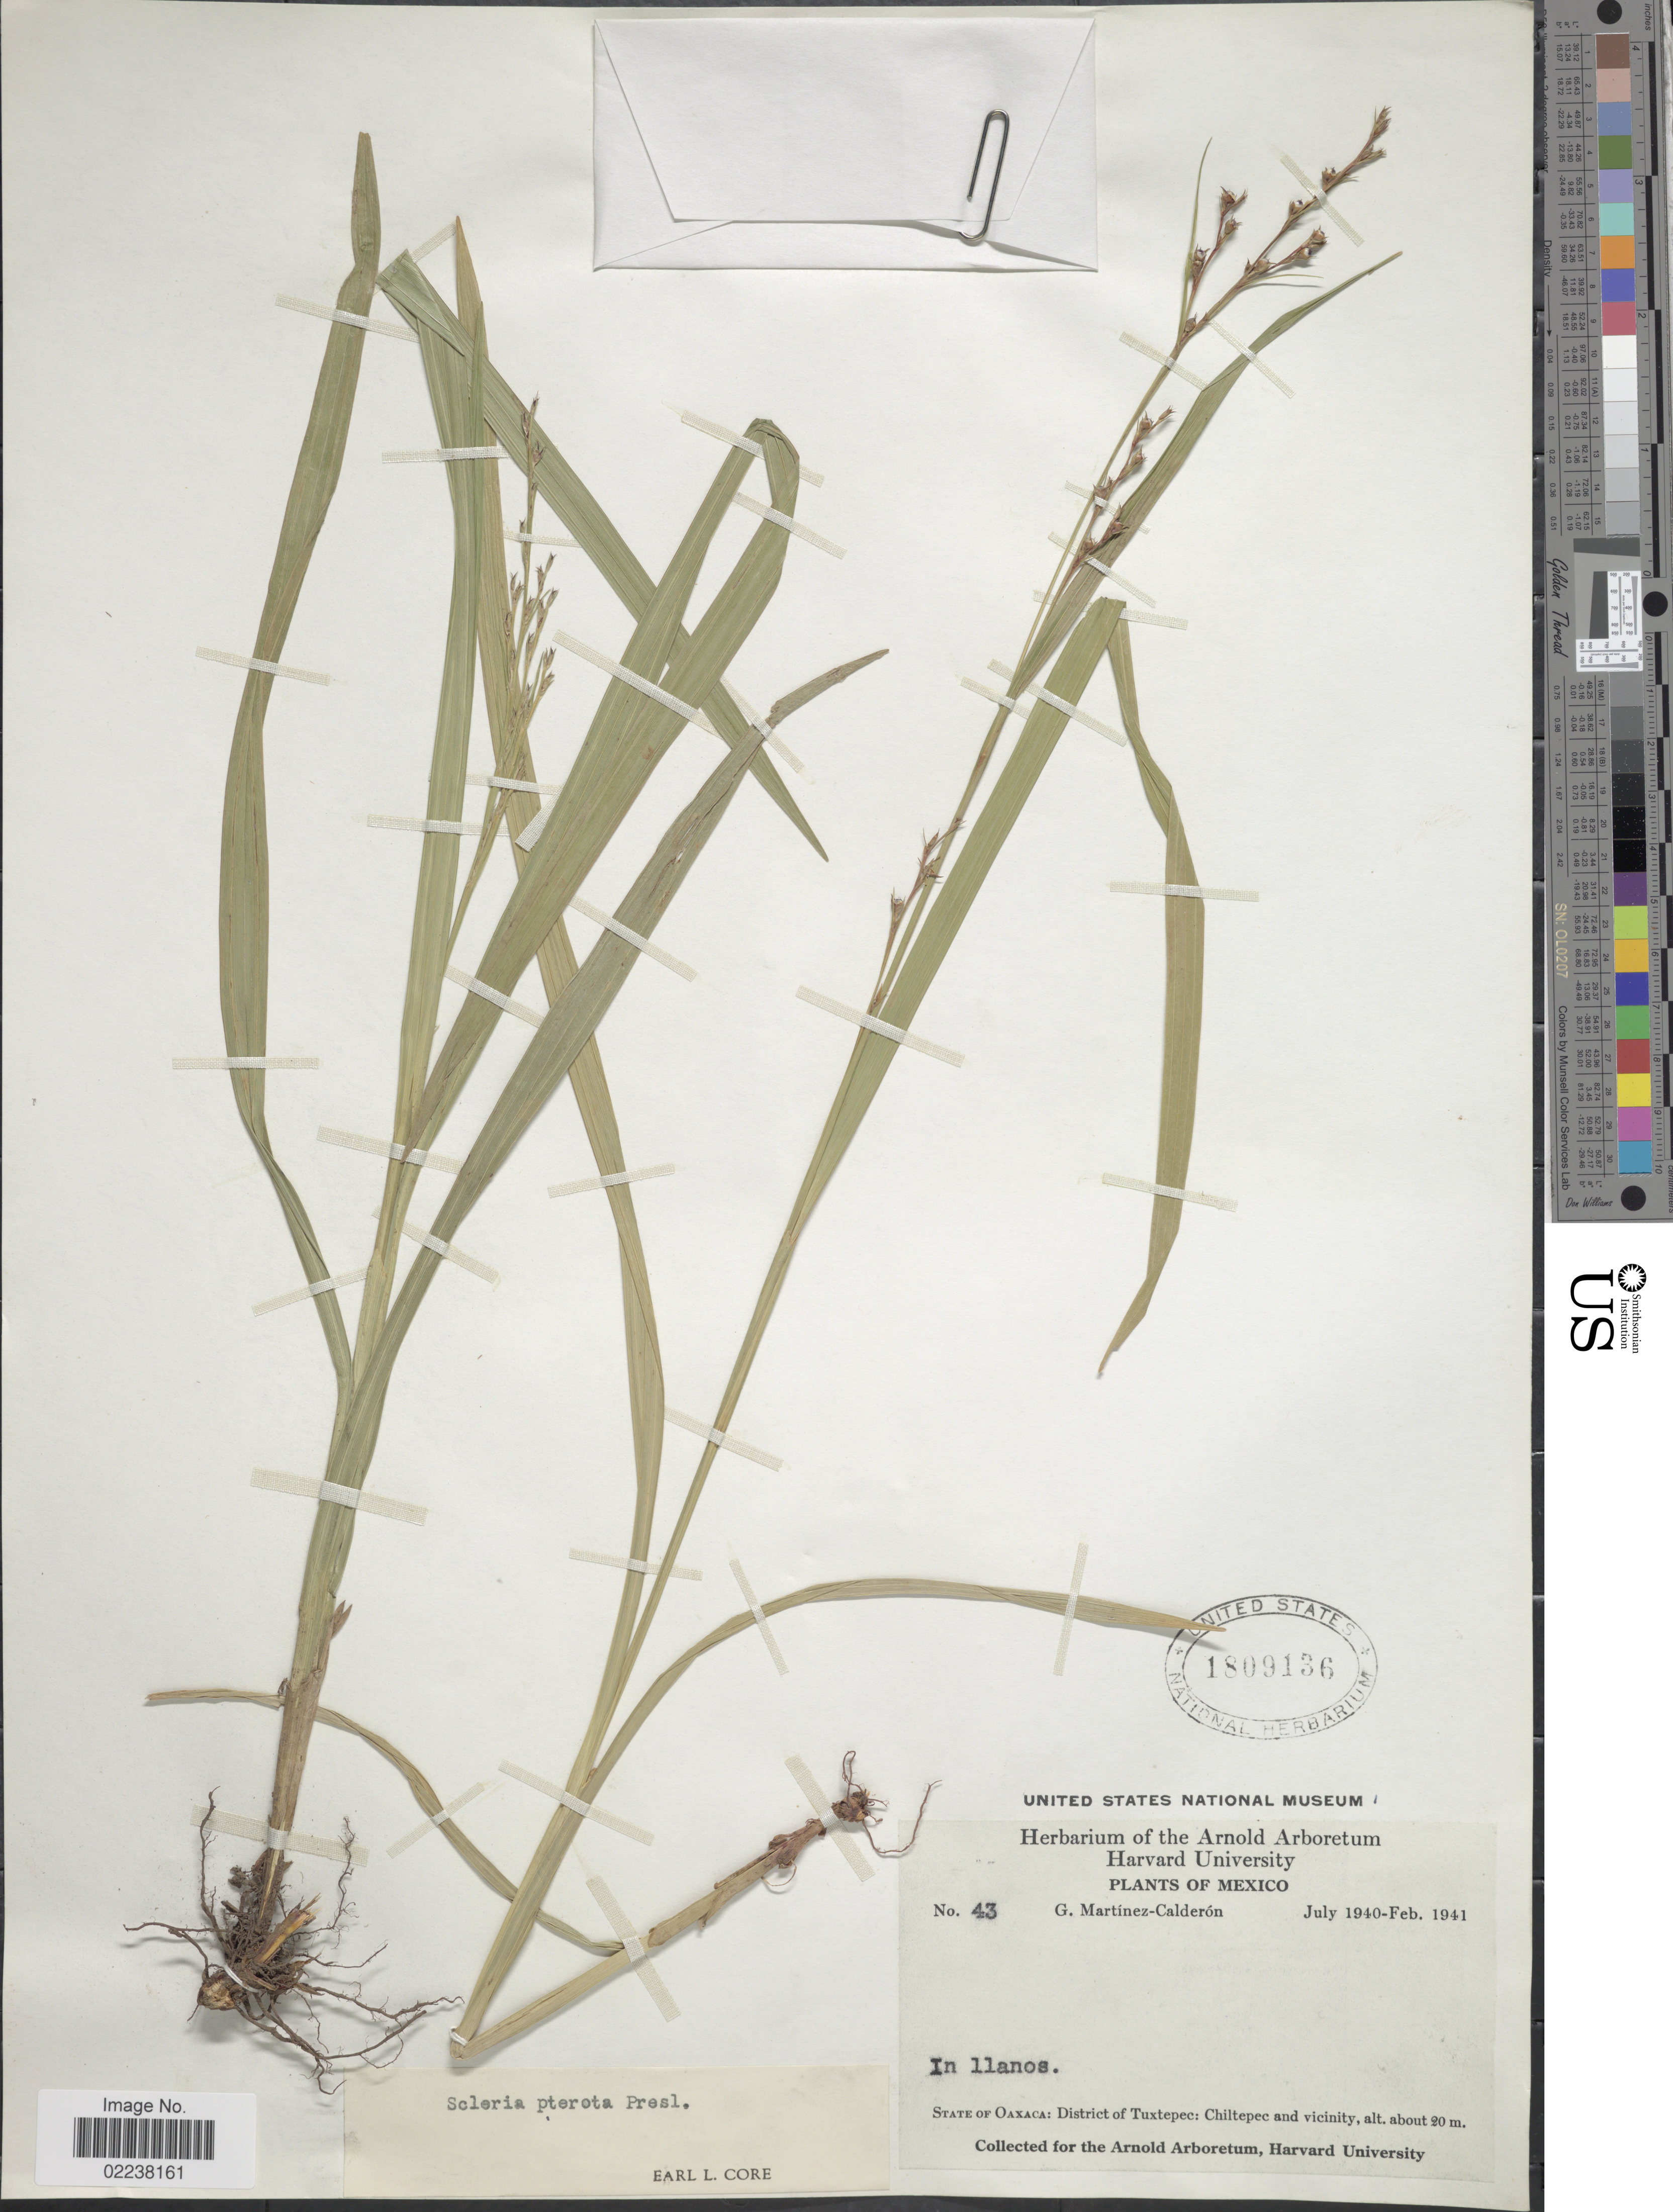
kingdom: Plantae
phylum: Tracheophyta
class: Liliopsida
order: Poales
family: Cyperaceae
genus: Scleria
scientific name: Scleria gaertneri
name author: Raddi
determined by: Strong, Mark T., (BOT), Smithsonian Institution - National Museum of Natural History (UNITED STATES)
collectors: G. Martinez-C.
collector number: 43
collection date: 1940-07/1941-02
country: Mexico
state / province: Oaxaca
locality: District of Tuxtepec: Chiltepec and vicinity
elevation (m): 20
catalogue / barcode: US 1809136